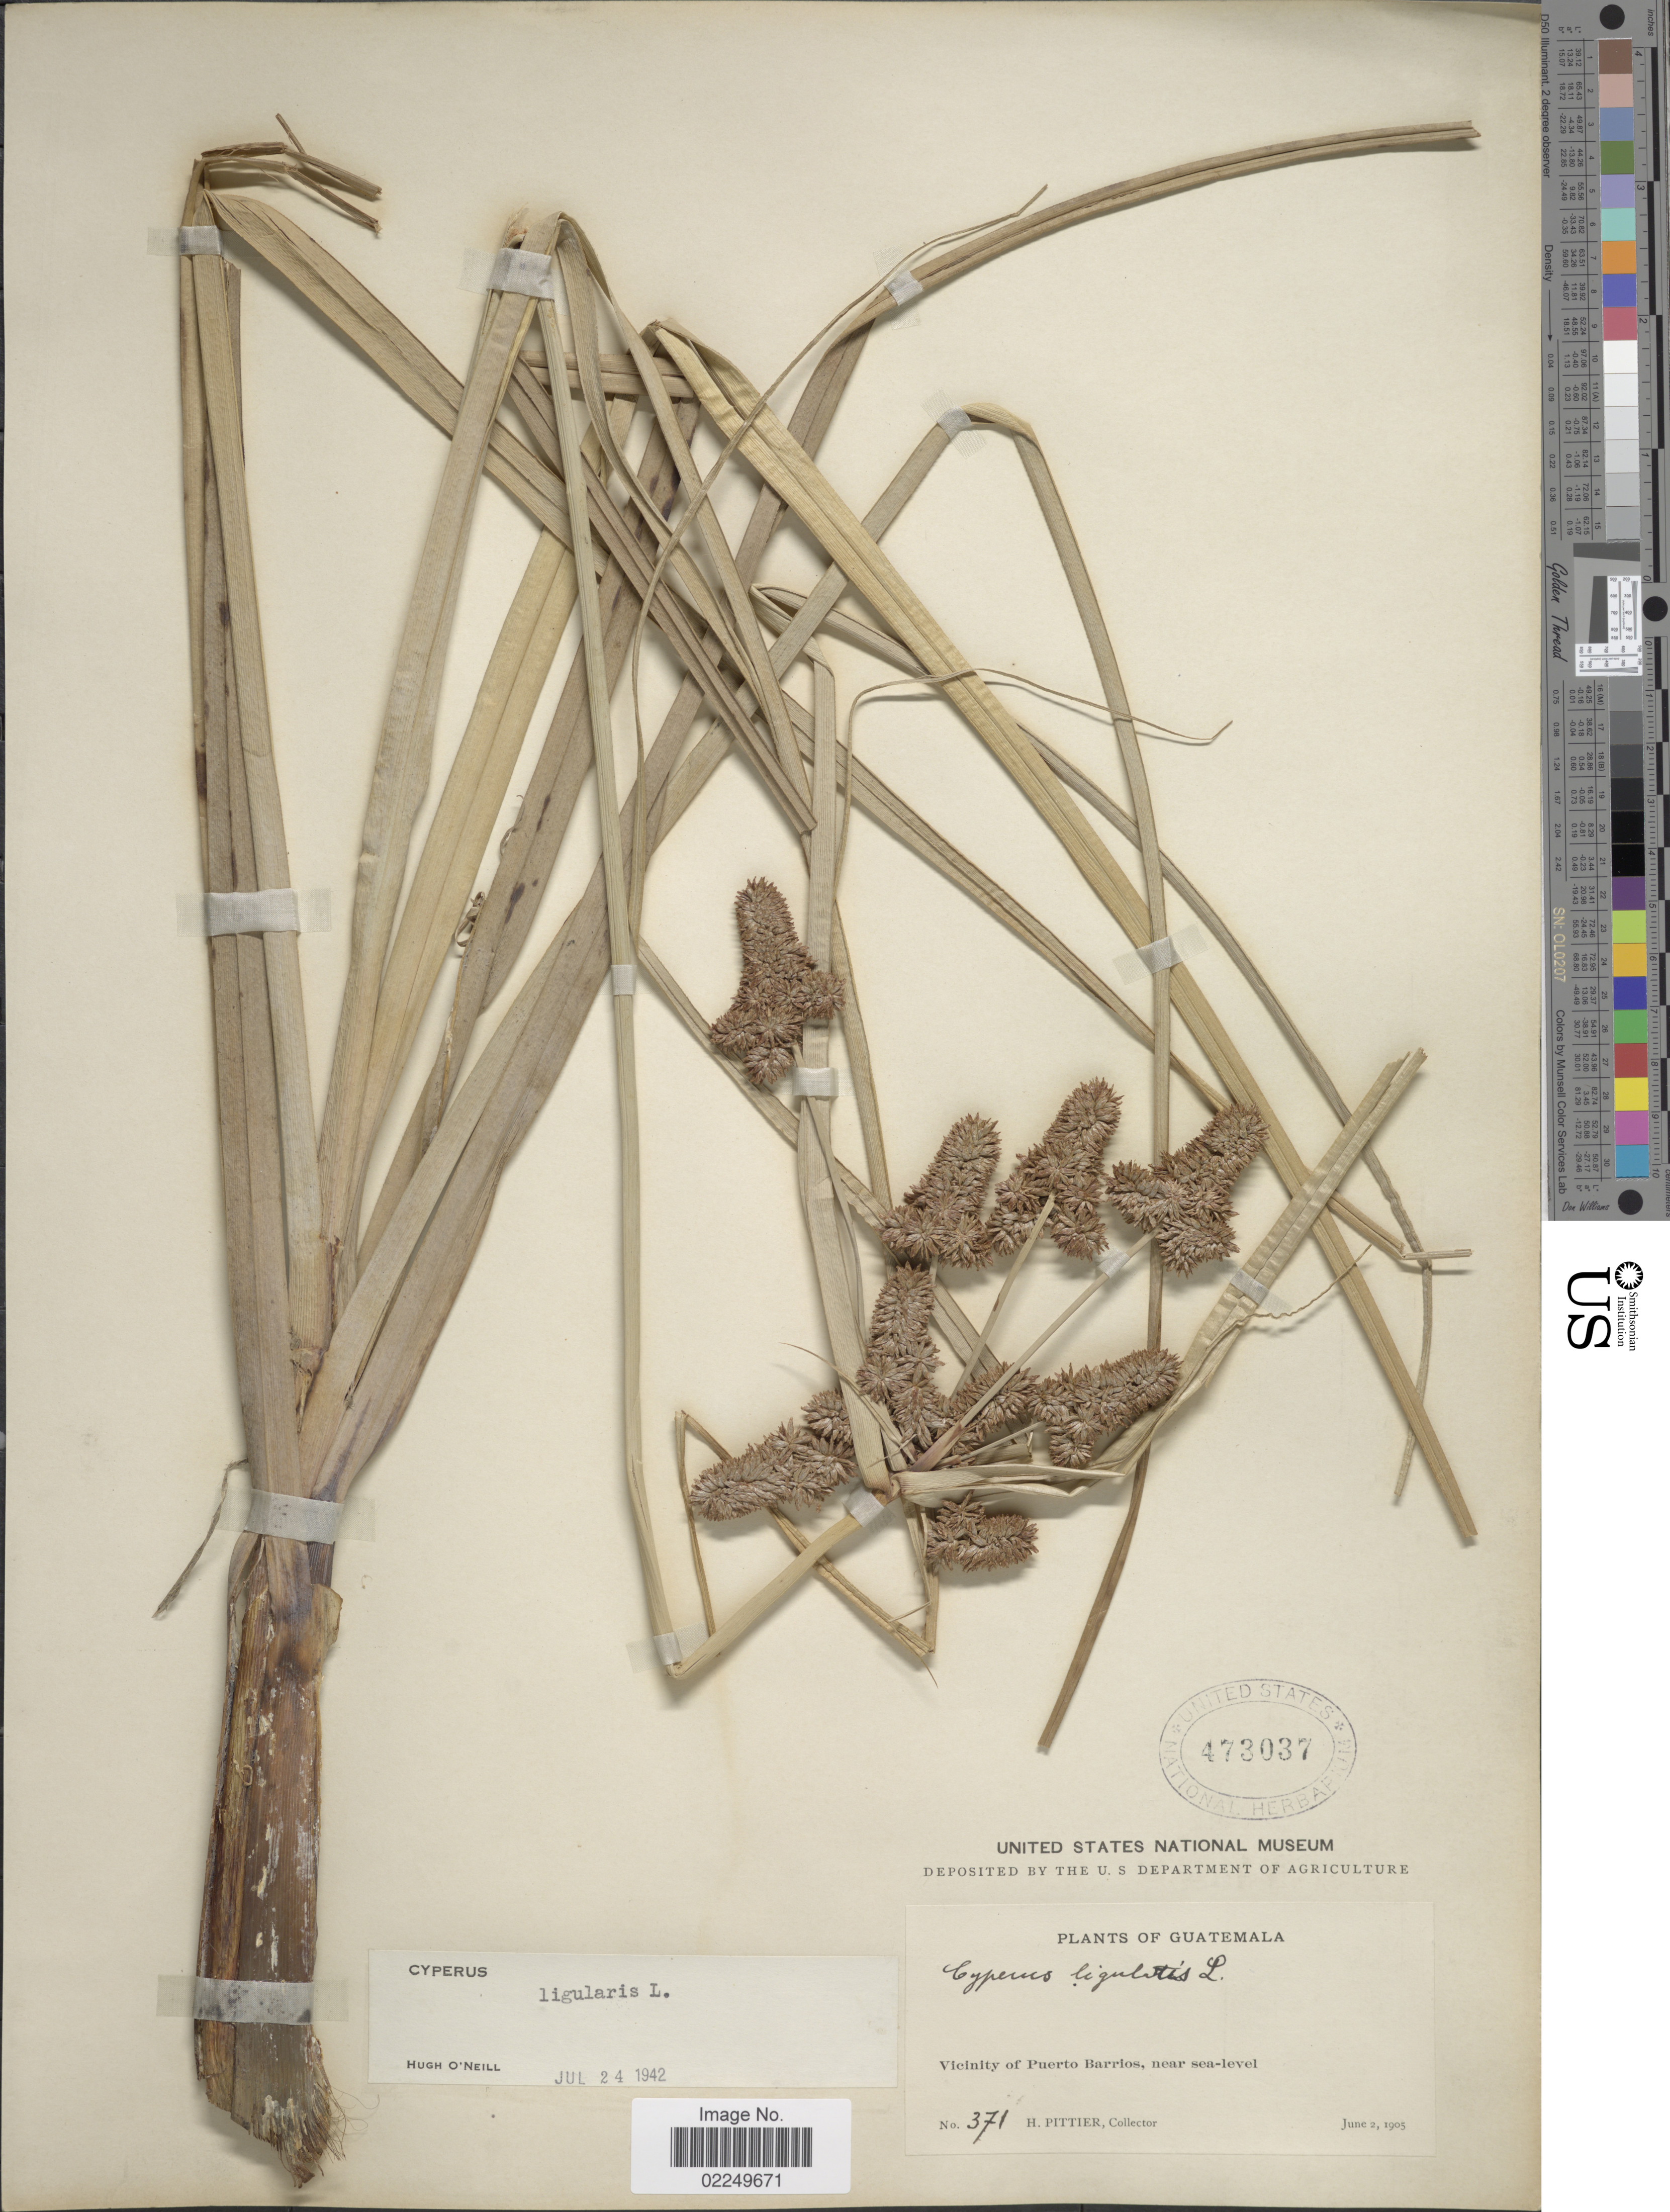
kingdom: Plantae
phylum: Tracheophyta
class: Liliopsida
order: Poales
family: Cyperaceae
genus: Cyperus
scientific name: Cyperus ligularis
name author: L.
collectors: H. F. Pittier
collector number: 371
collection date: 1905-06-02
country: Guatemala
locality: Vicinity of Puerto Barrios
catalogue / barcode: US 473037